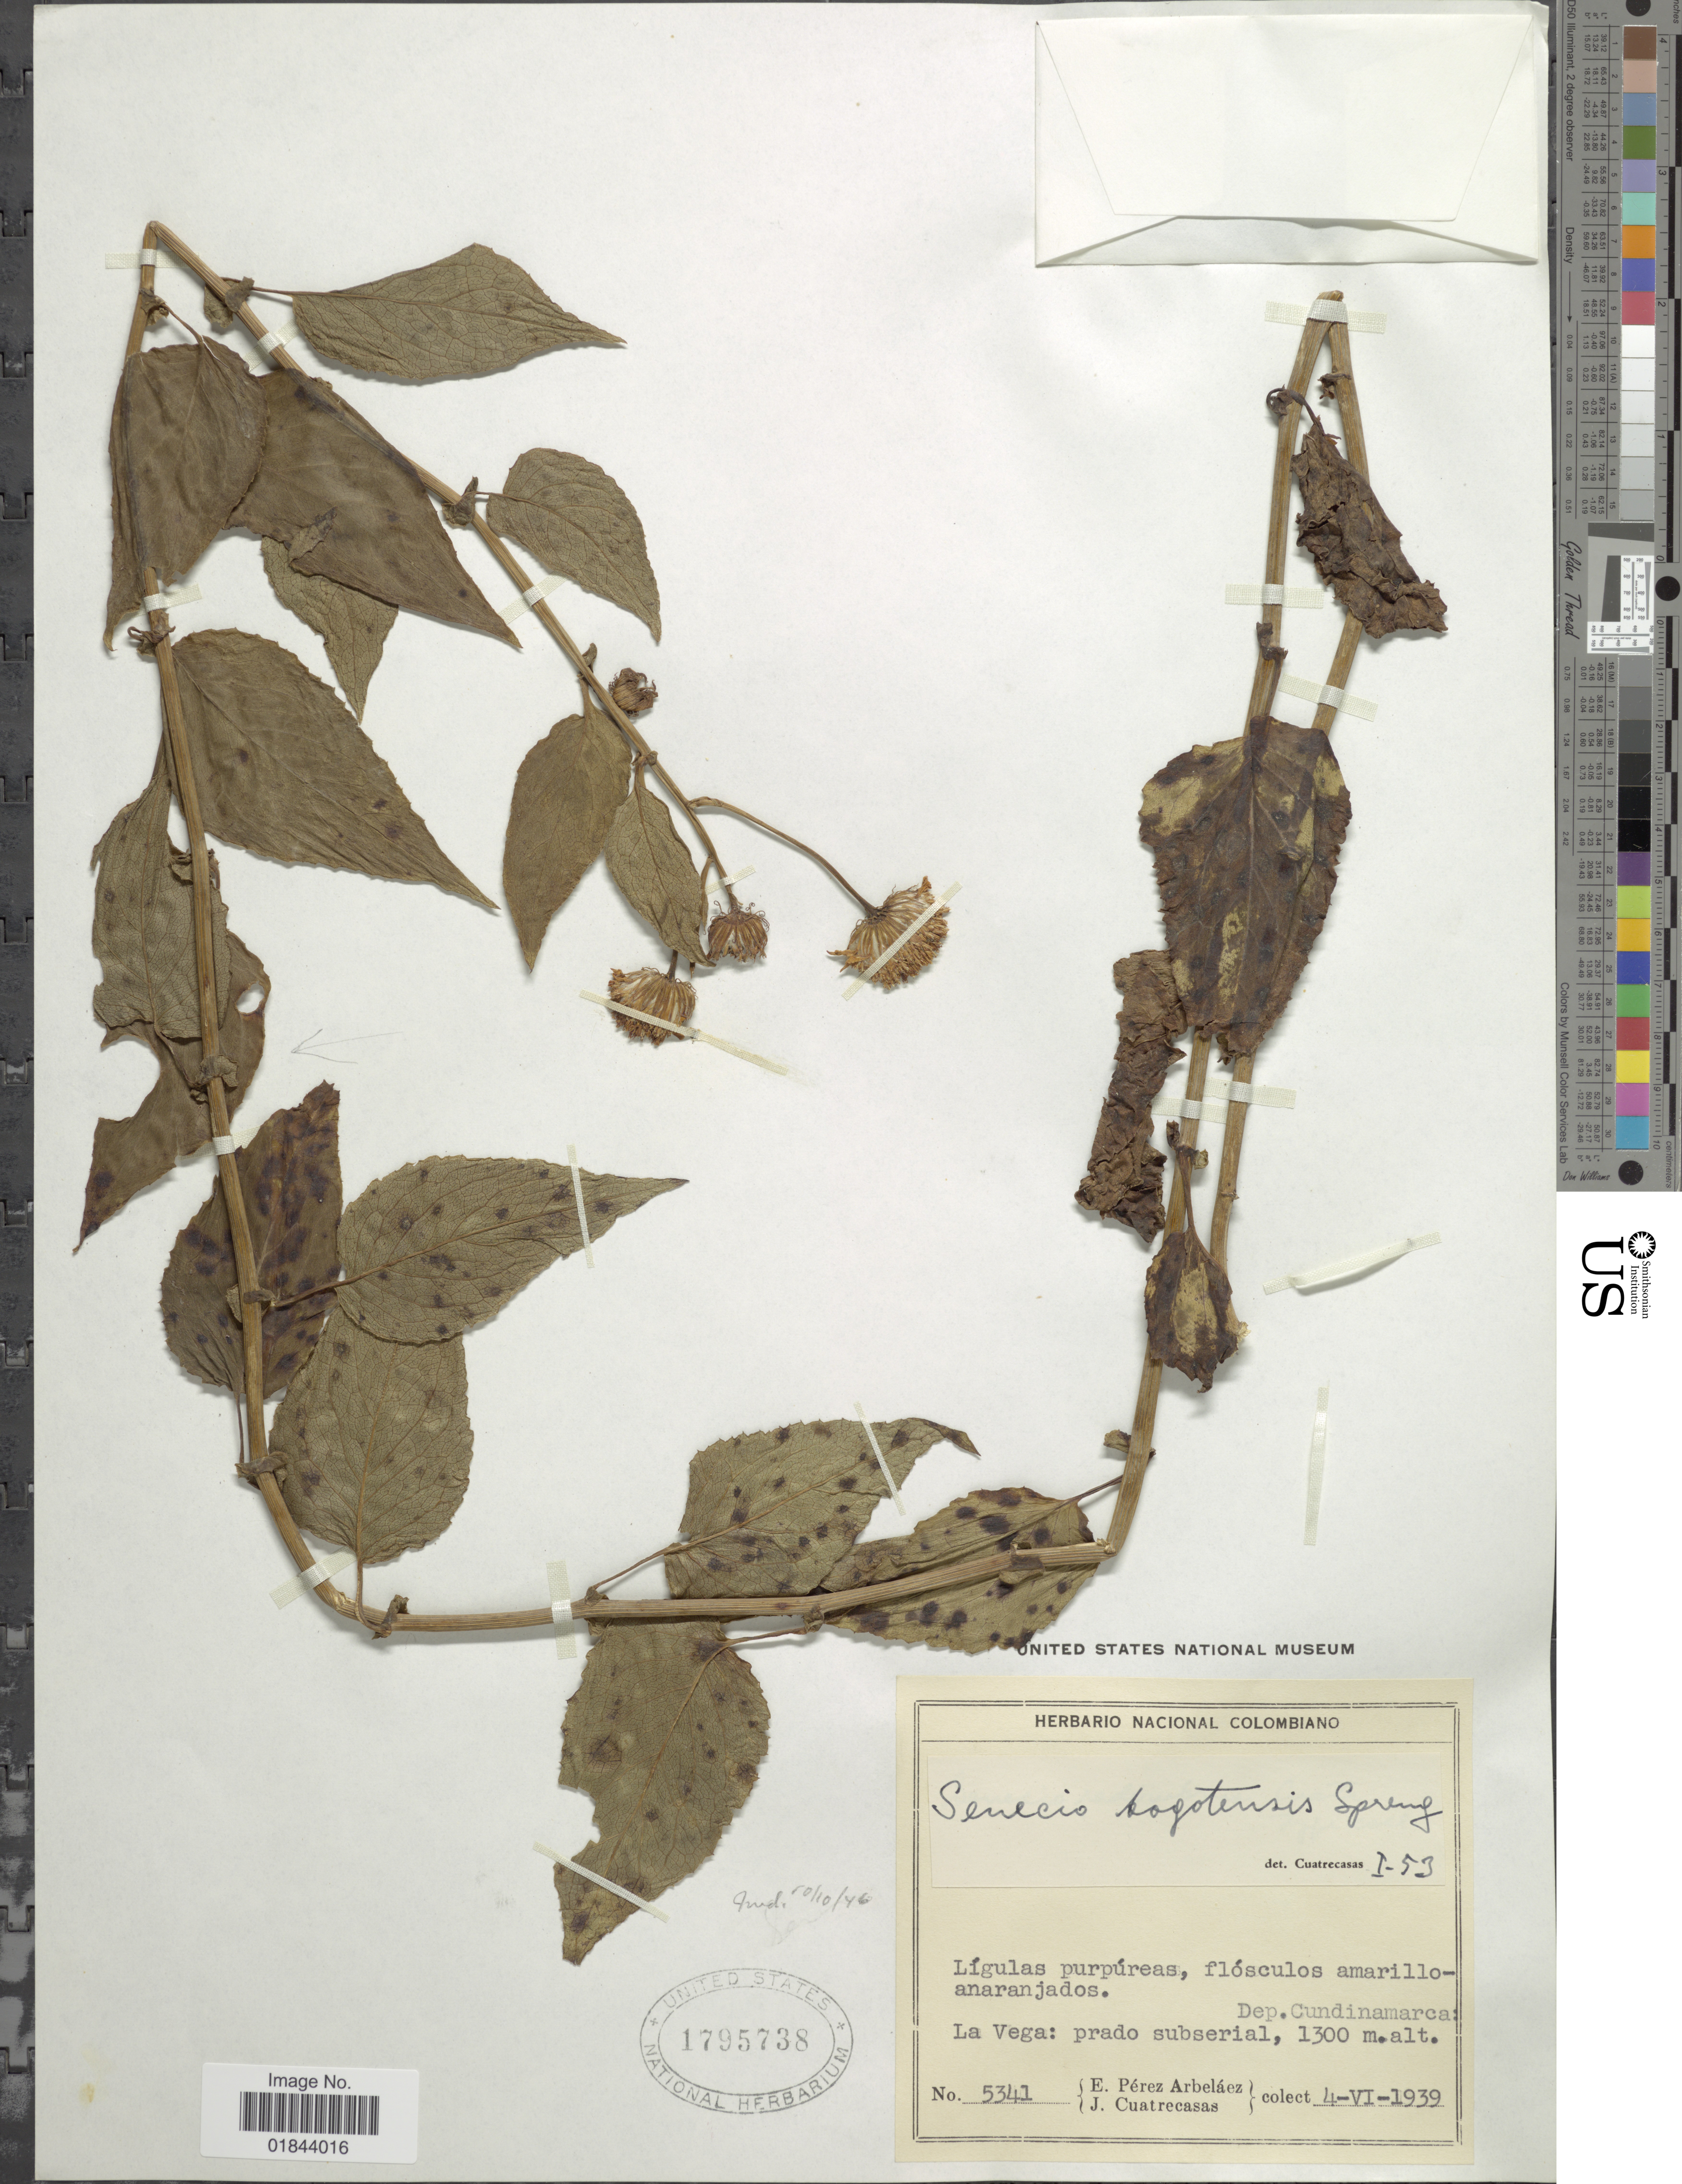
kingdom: Plantae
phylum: Tracheophyta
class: Magnoliopsida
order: Asterales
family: Asteraceae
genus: Pseudogynoxys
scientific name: Pseudogynoxys bogotensis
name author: (Spreng.) Cuatrec.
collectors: E. Pérez Arbeláez & J. Cuatrecasas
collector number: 5341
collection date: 1939-06-04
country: Colombia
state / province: Cundinamarca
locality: Dep. Cundinamarca: La Vega: prado subserial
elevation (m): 1300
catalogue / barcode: US 1795738